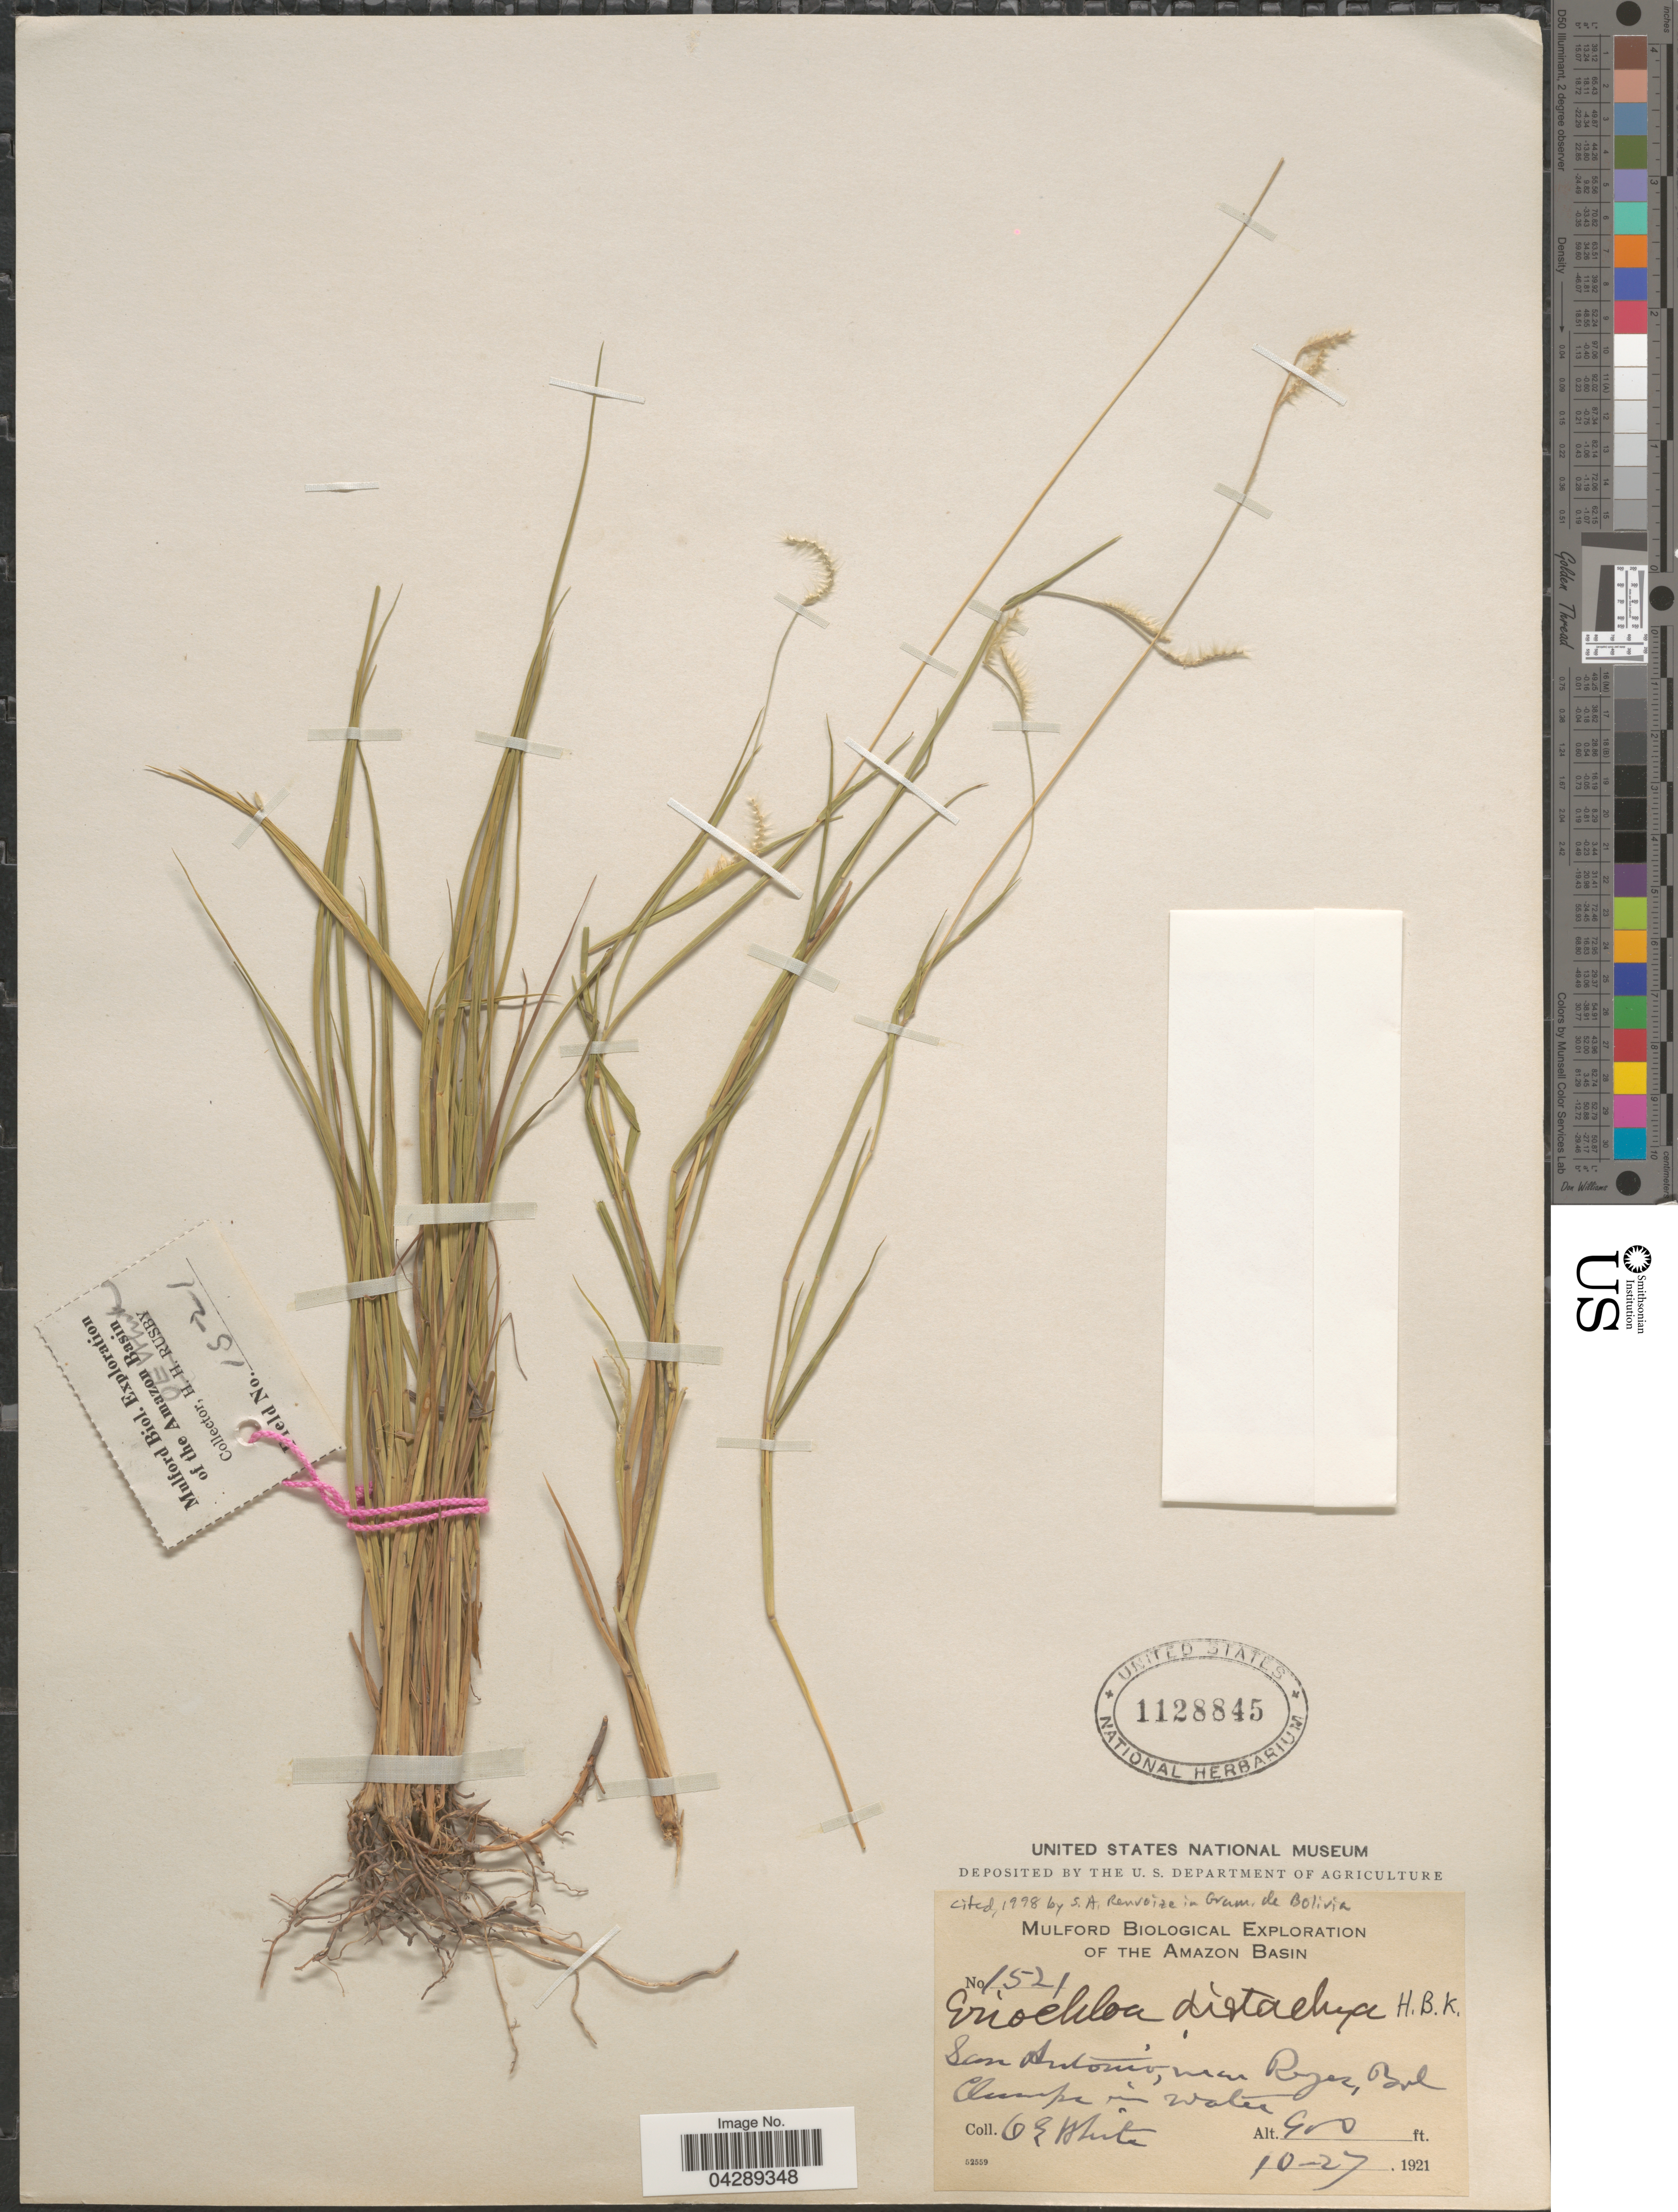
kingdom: Plantae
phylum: Tracheophyta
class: Liliopsida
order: Poales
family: Poaceae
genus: Eriochloa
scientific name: Eriochloa distachya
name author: Kunth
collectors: O. E. White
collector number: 1521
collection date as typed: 10-27, 1921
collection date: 1921-10-27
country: Bolivia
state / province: Beni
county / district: José Ballivián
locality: San Antonio near Reyes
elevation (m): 274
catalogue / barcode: US 1128845